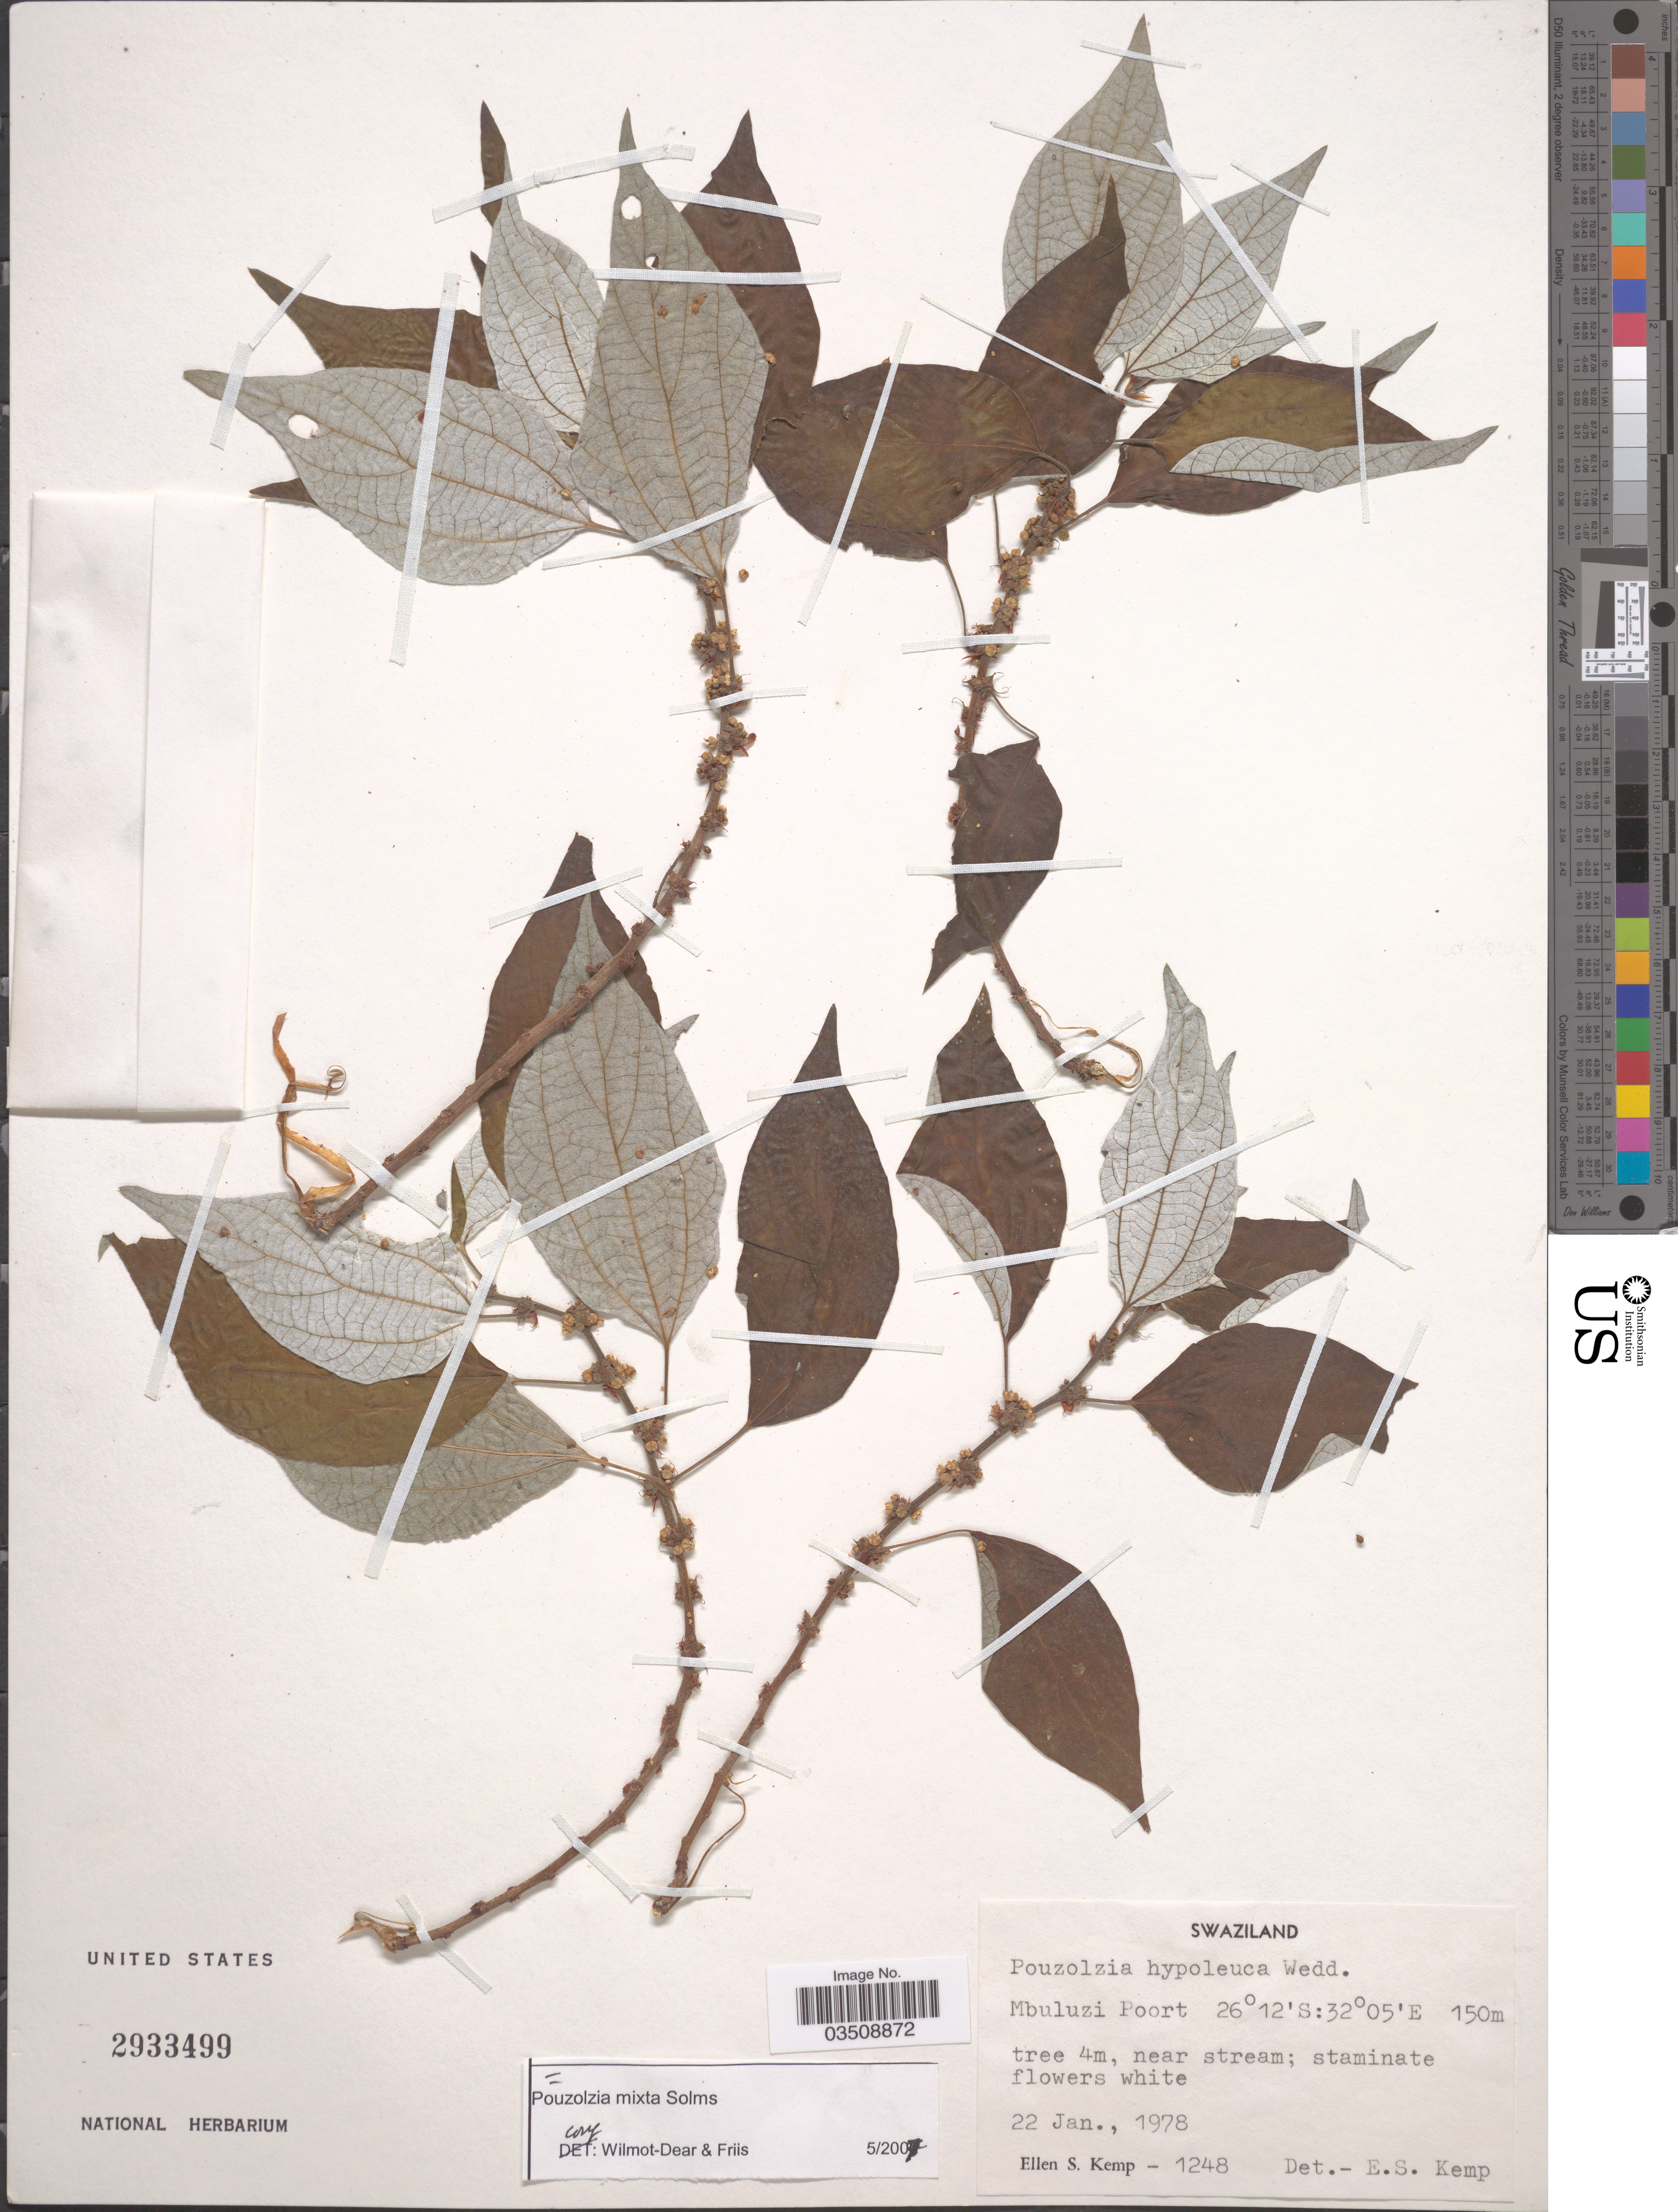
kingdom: Plantae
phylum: Tracheophyta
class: Magnoliopsida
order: Rosales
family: Urticaceae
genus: Pouzolzia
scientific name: Pouzolzia mixta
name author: Solms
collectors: E. S. Kemp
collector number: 1248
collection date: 1978-01-22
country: Eswatini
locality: Mbuluzi Poort.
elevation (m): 150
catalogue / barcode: US 2933499